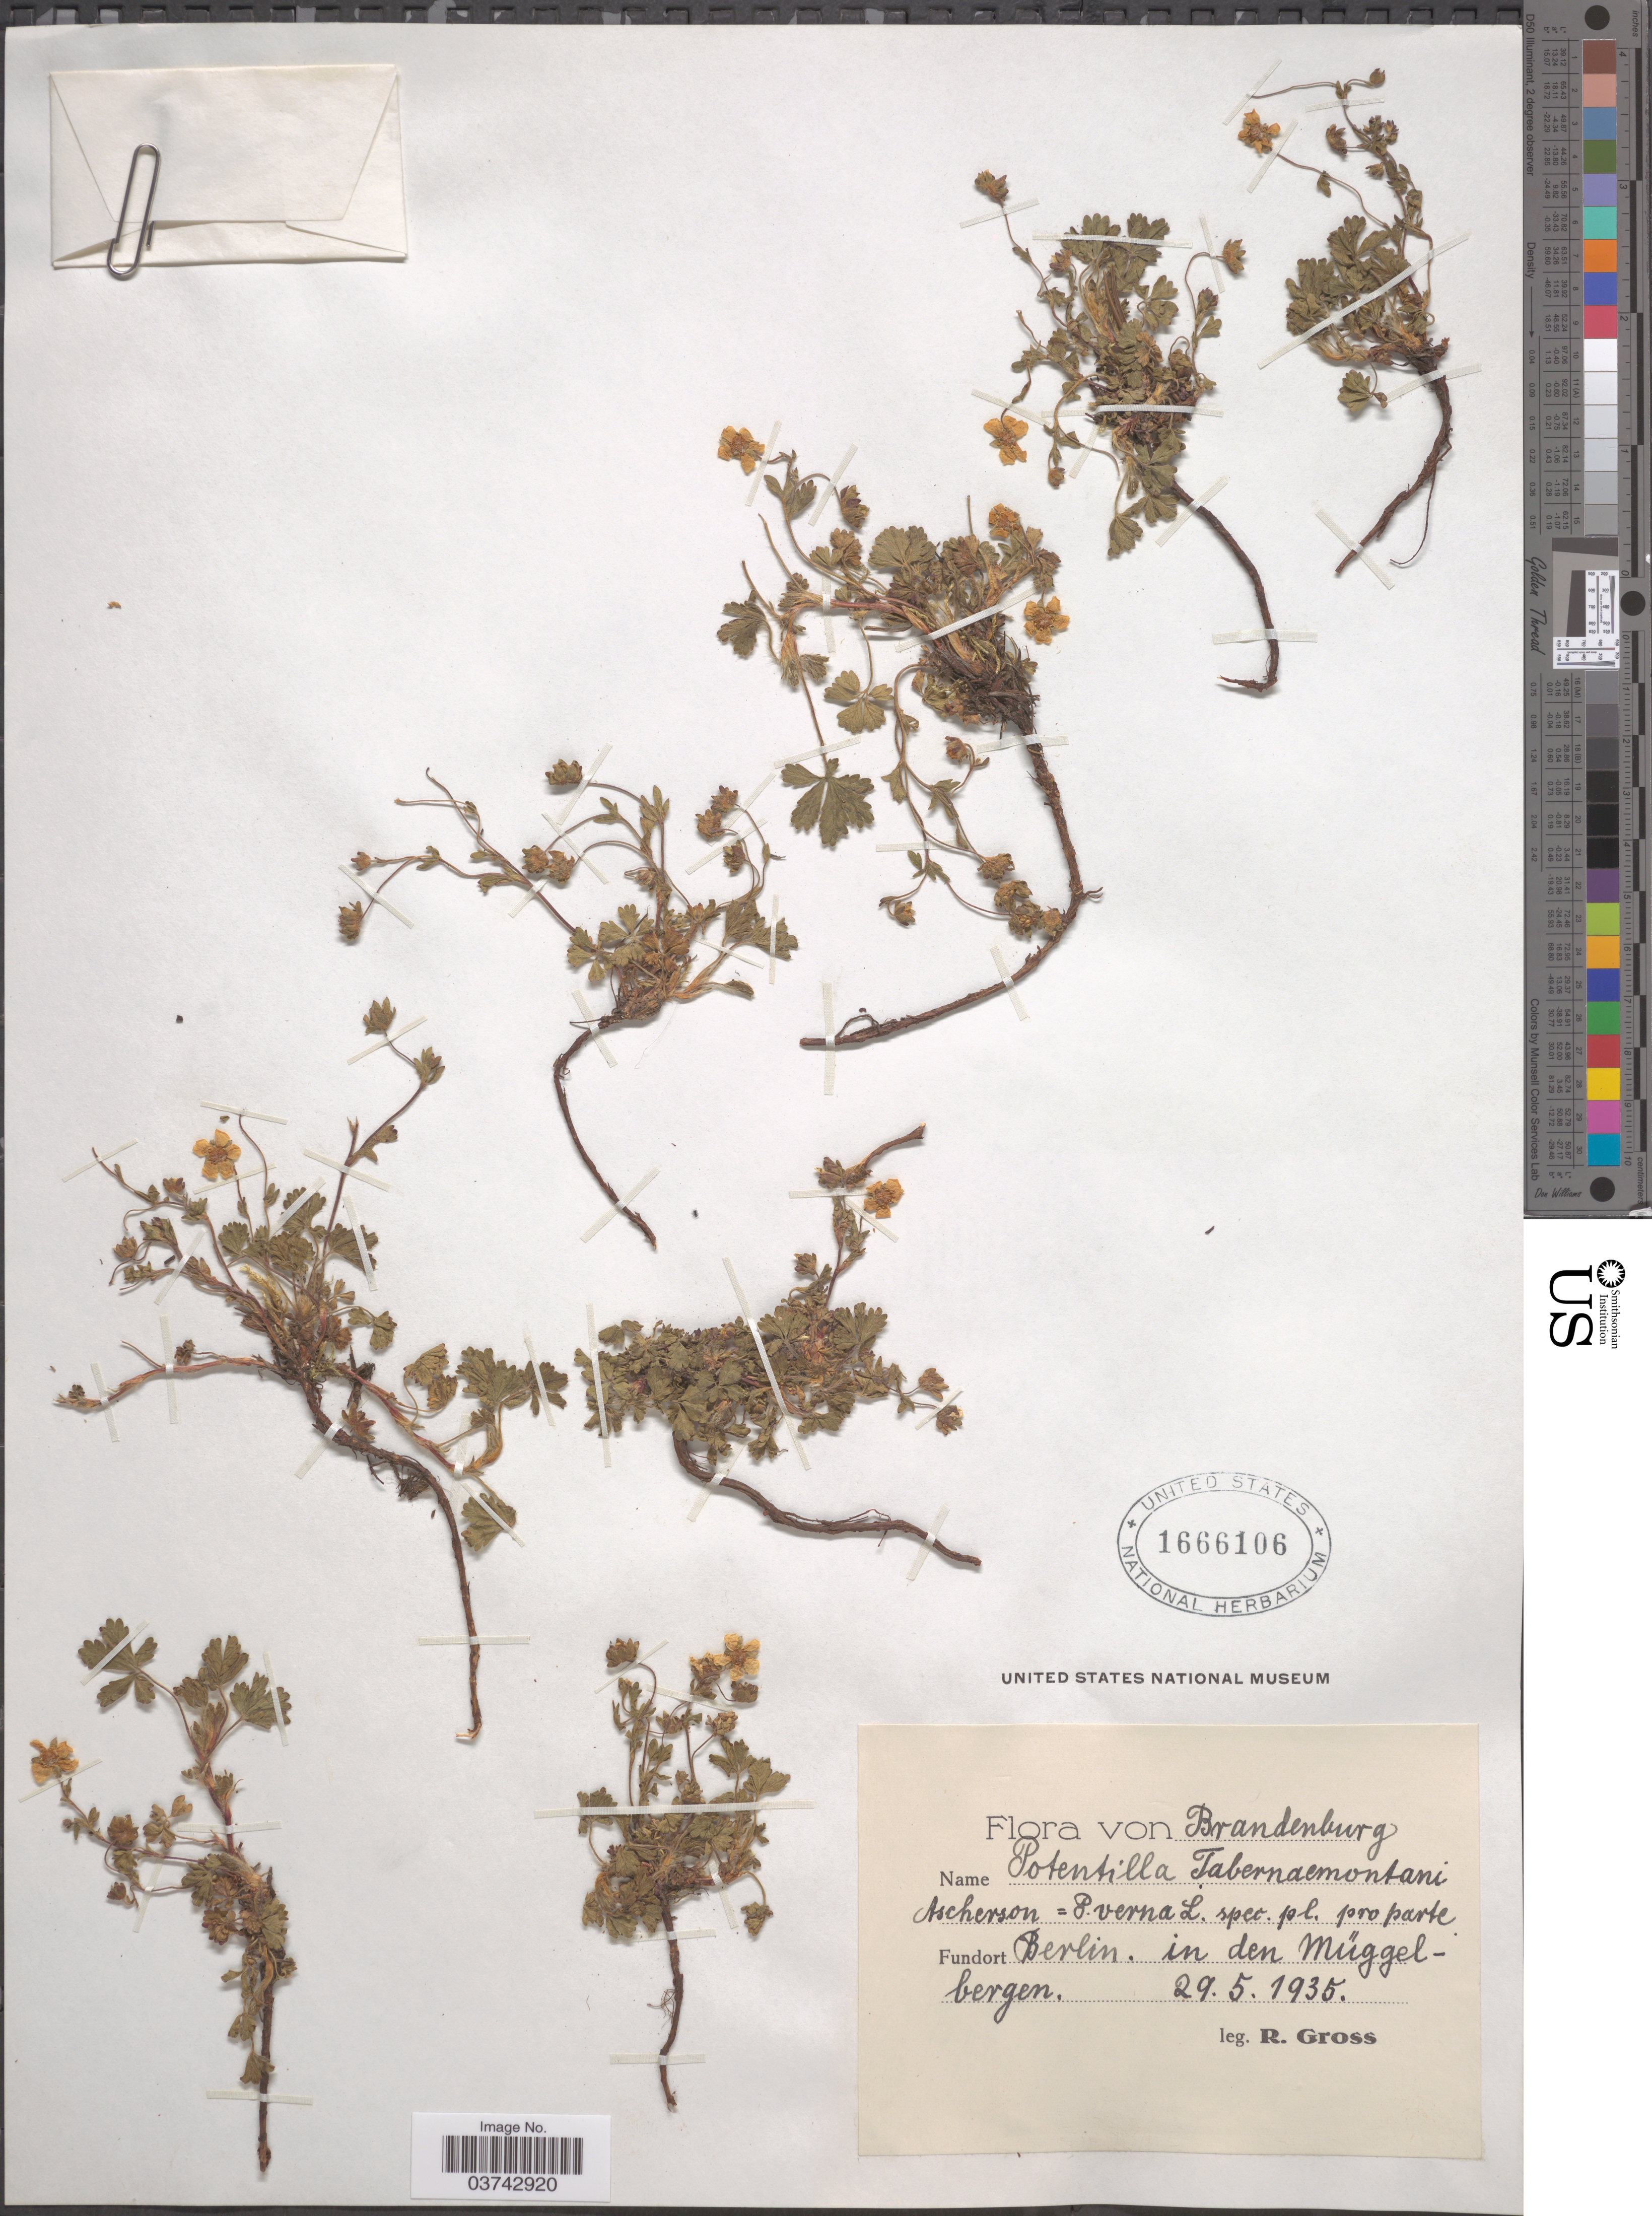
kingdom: Plantae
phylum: Tracheophyta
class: Magnoliopsida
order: Rosales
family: Rosaceae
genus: Potentilla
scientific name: Potentilla tabernaemontani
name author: Asch.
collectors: R. Gross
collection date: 1935-05-29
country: Germany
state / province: Berlin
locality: Brandenburg. In den Müggelbergen.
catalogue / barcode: US 1666106